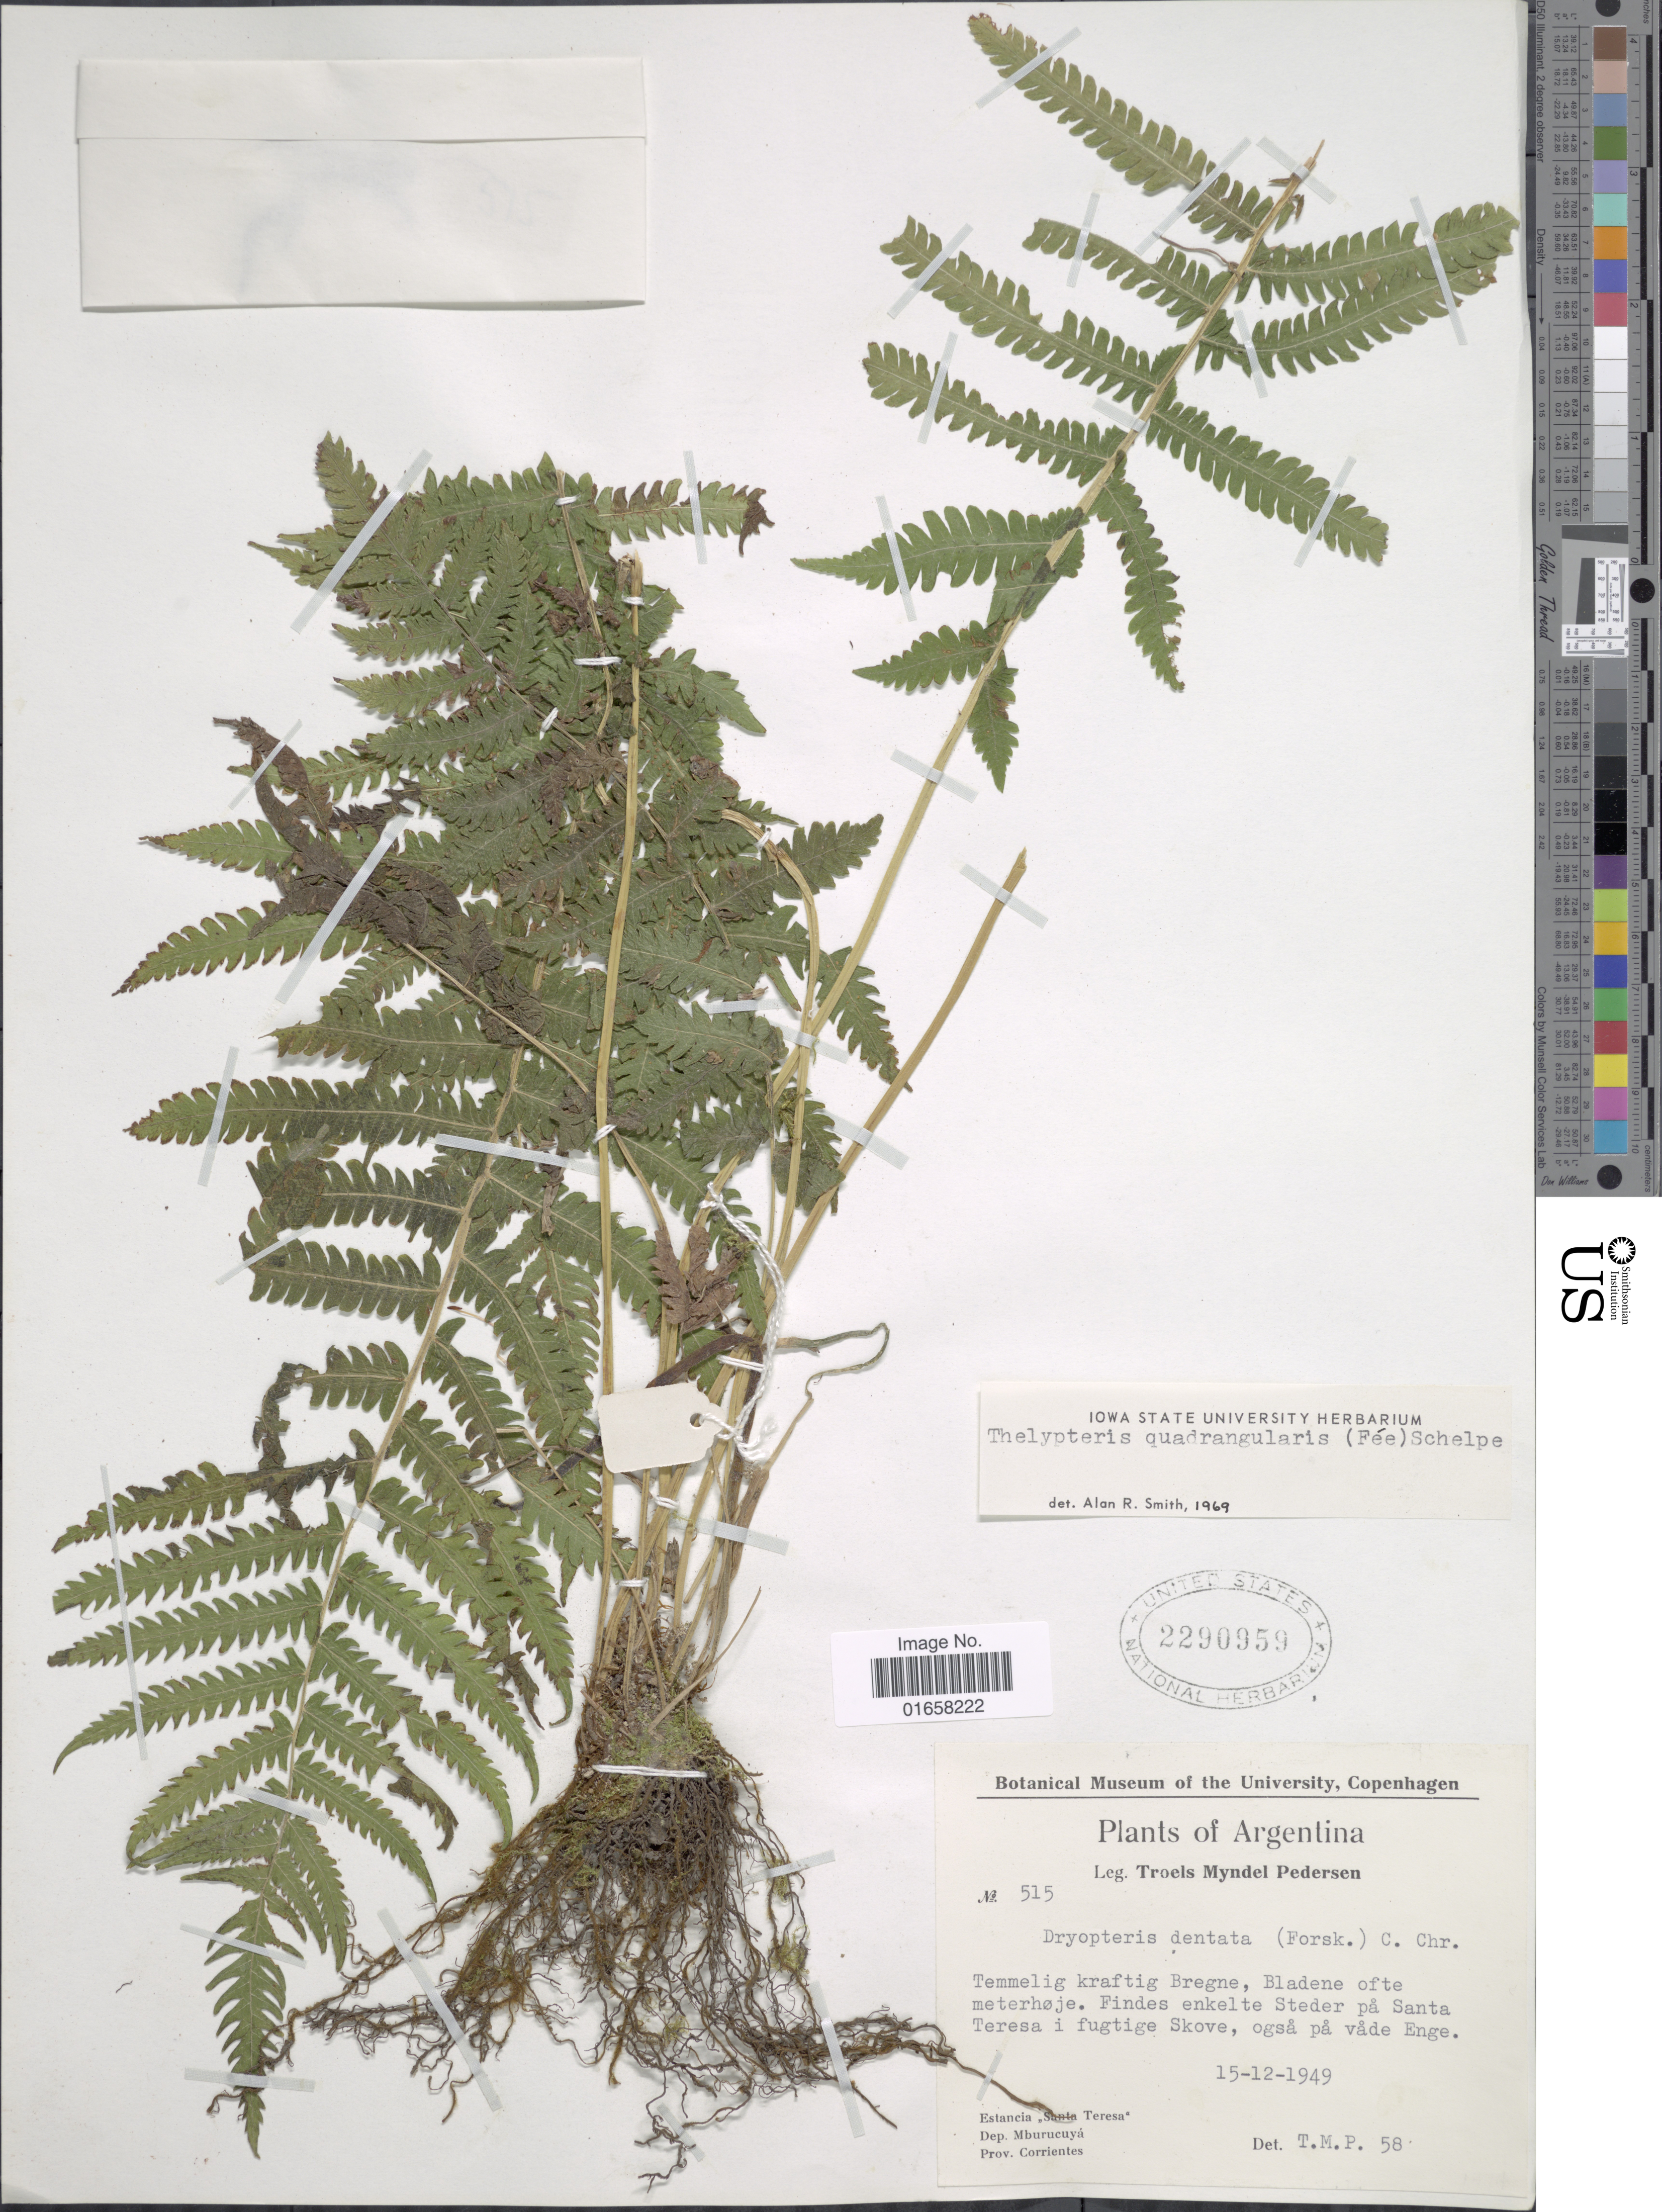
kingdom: Plantae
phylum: Tracheophyta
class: Polypodiopsida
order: Polypodiales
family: Thelypteridaceae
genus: Christella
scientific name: Christella hispidula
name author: (Decne.) Holttum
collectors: T. Pederson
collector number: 515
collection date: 1949-12-15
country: Argentina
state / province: Corrientes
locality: Estancia "Santa Teresa", Dep. Mburucuya. Temmelig kraftig Bregne, Bladene ofte meterhøje, Findes enkelte Steder på Santa Teresa i fugtige Skove, også på våde Enge.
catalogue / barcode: US 2290959